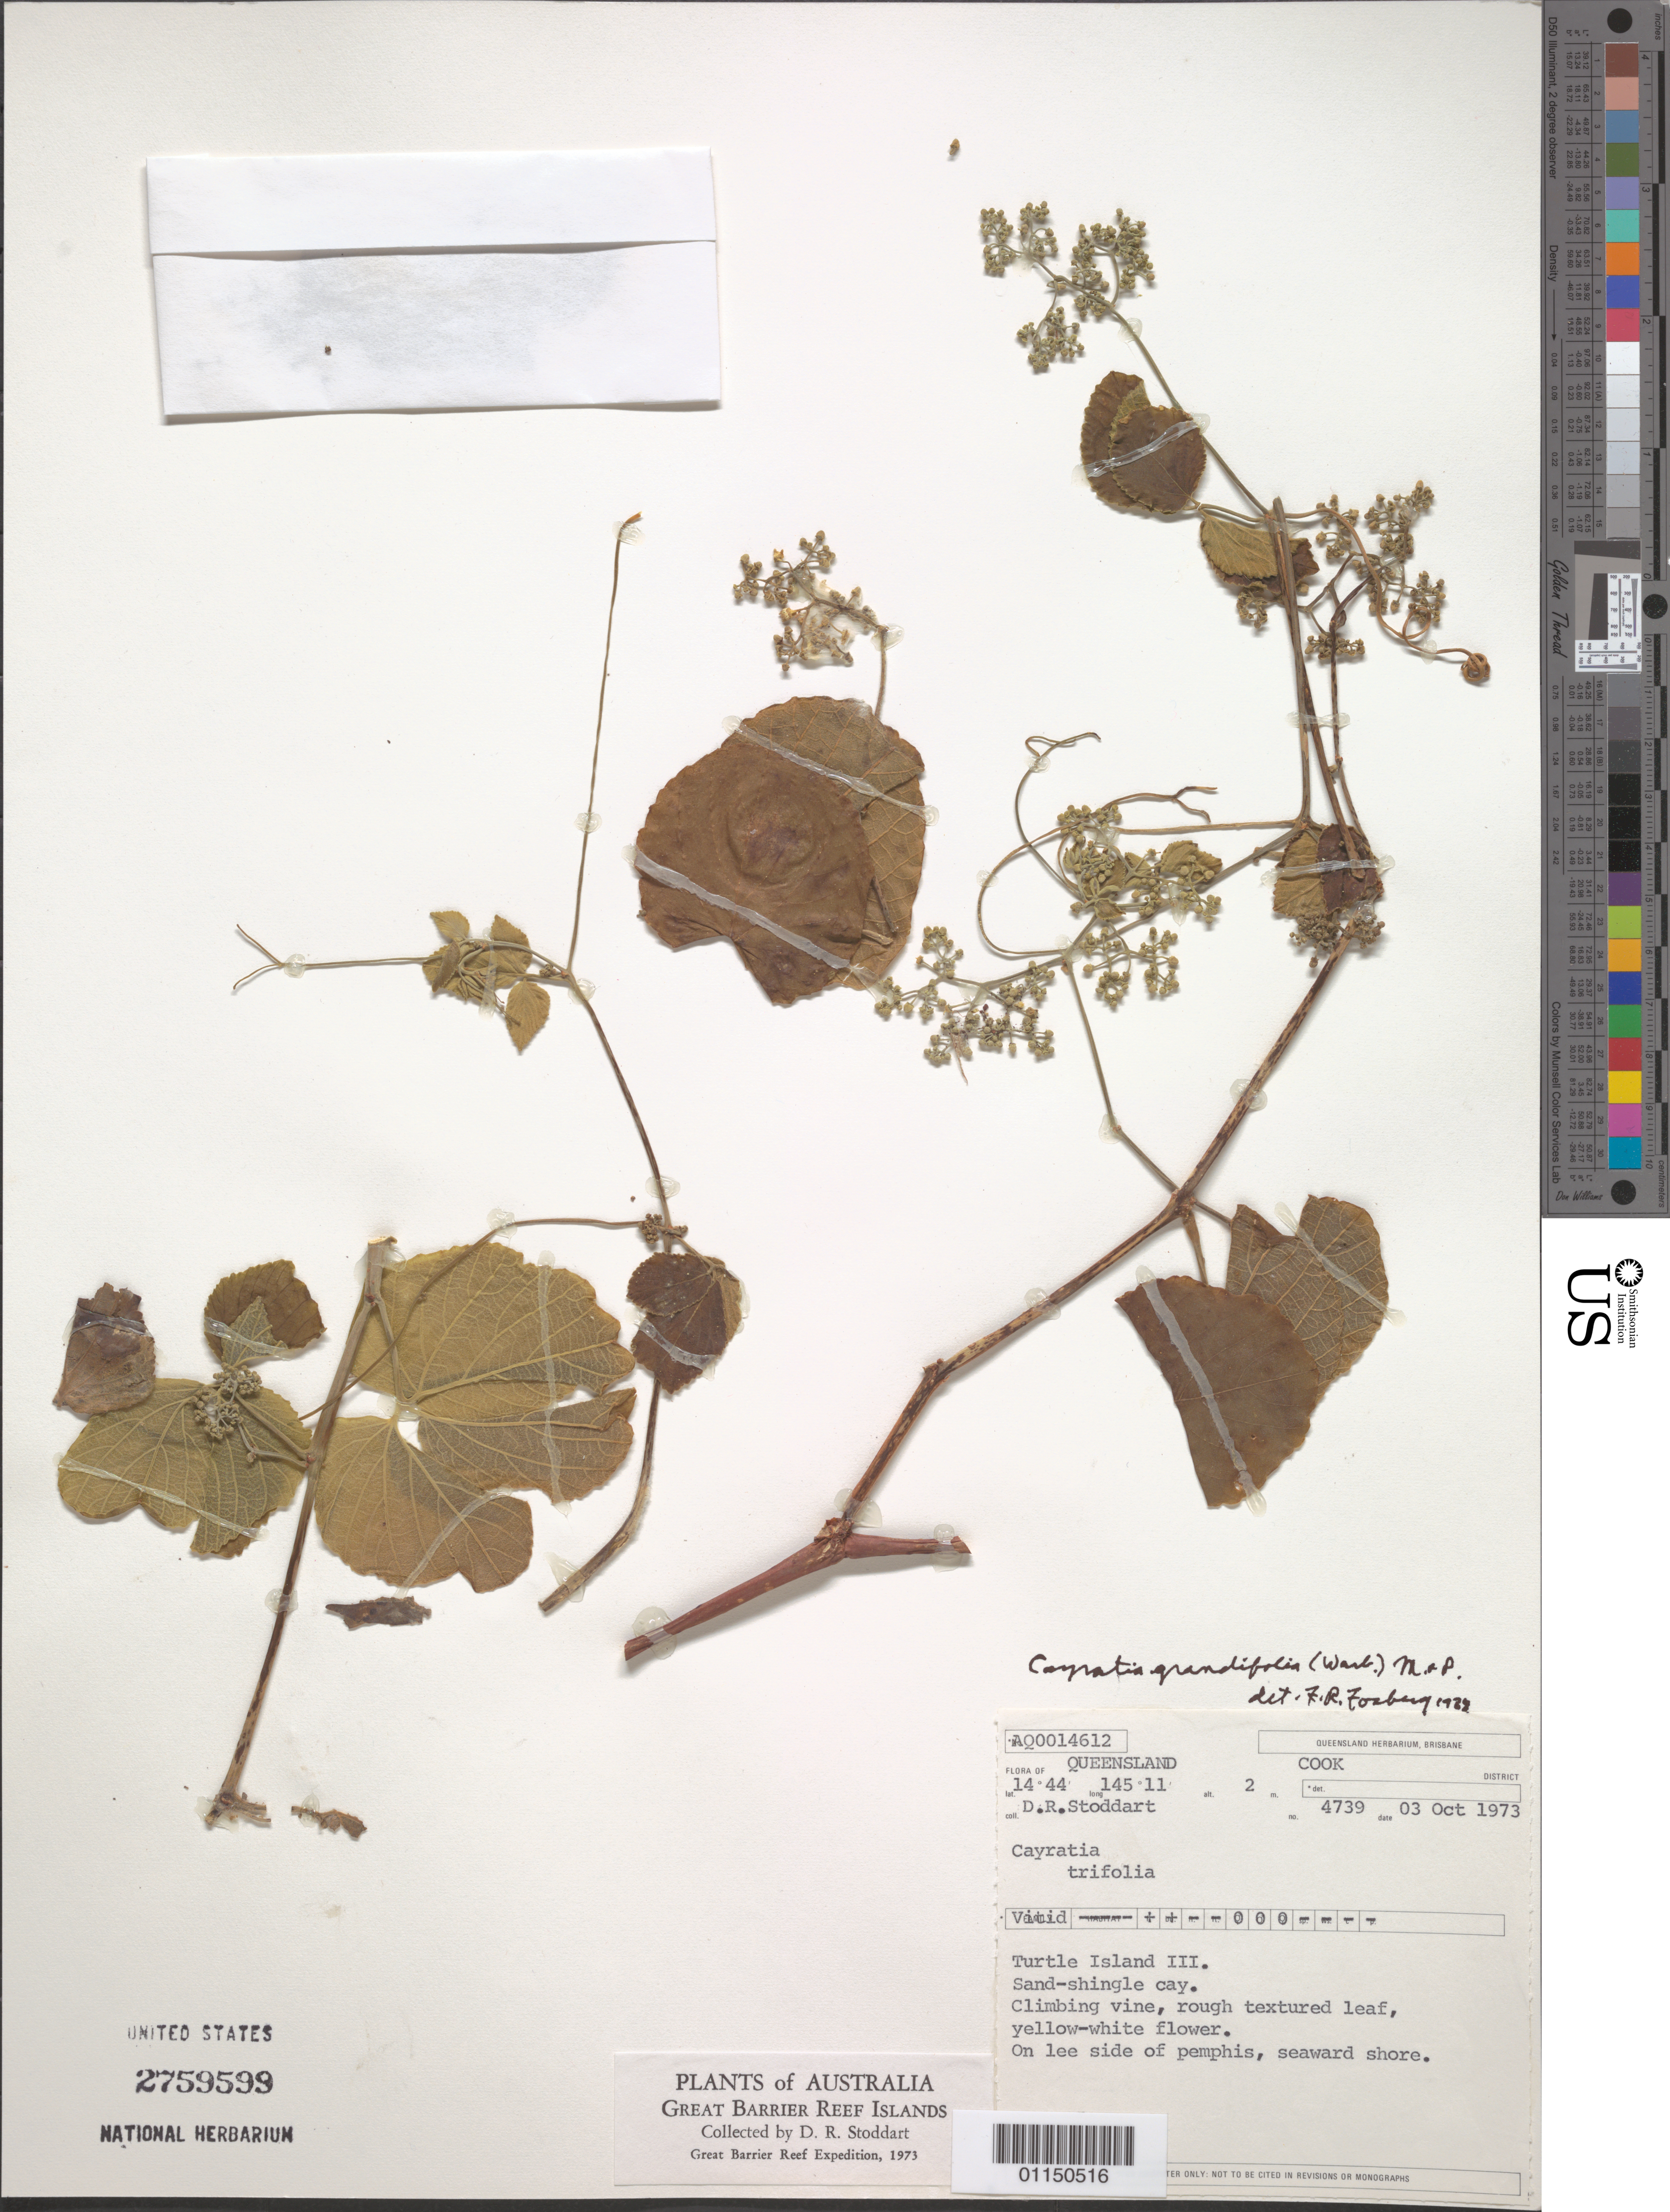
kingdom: Plantae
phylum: Tracheophyta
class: Magnoliopsida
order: Vitales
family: Vitaceae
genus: Cayratia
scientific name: Cayratia cardiophylla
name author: Jackes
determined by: Jackes, B. R.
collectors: D. R. Stoddart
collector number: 4739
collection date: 1973-10-03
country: Australia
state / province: Queensland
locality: Great Barrier Reef Islands. Cook. Turtle Island III.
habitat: Sand-Shingle Cay.On lee side of pemphis, seaward shore. Climbing vine.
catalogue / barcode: US 2759599